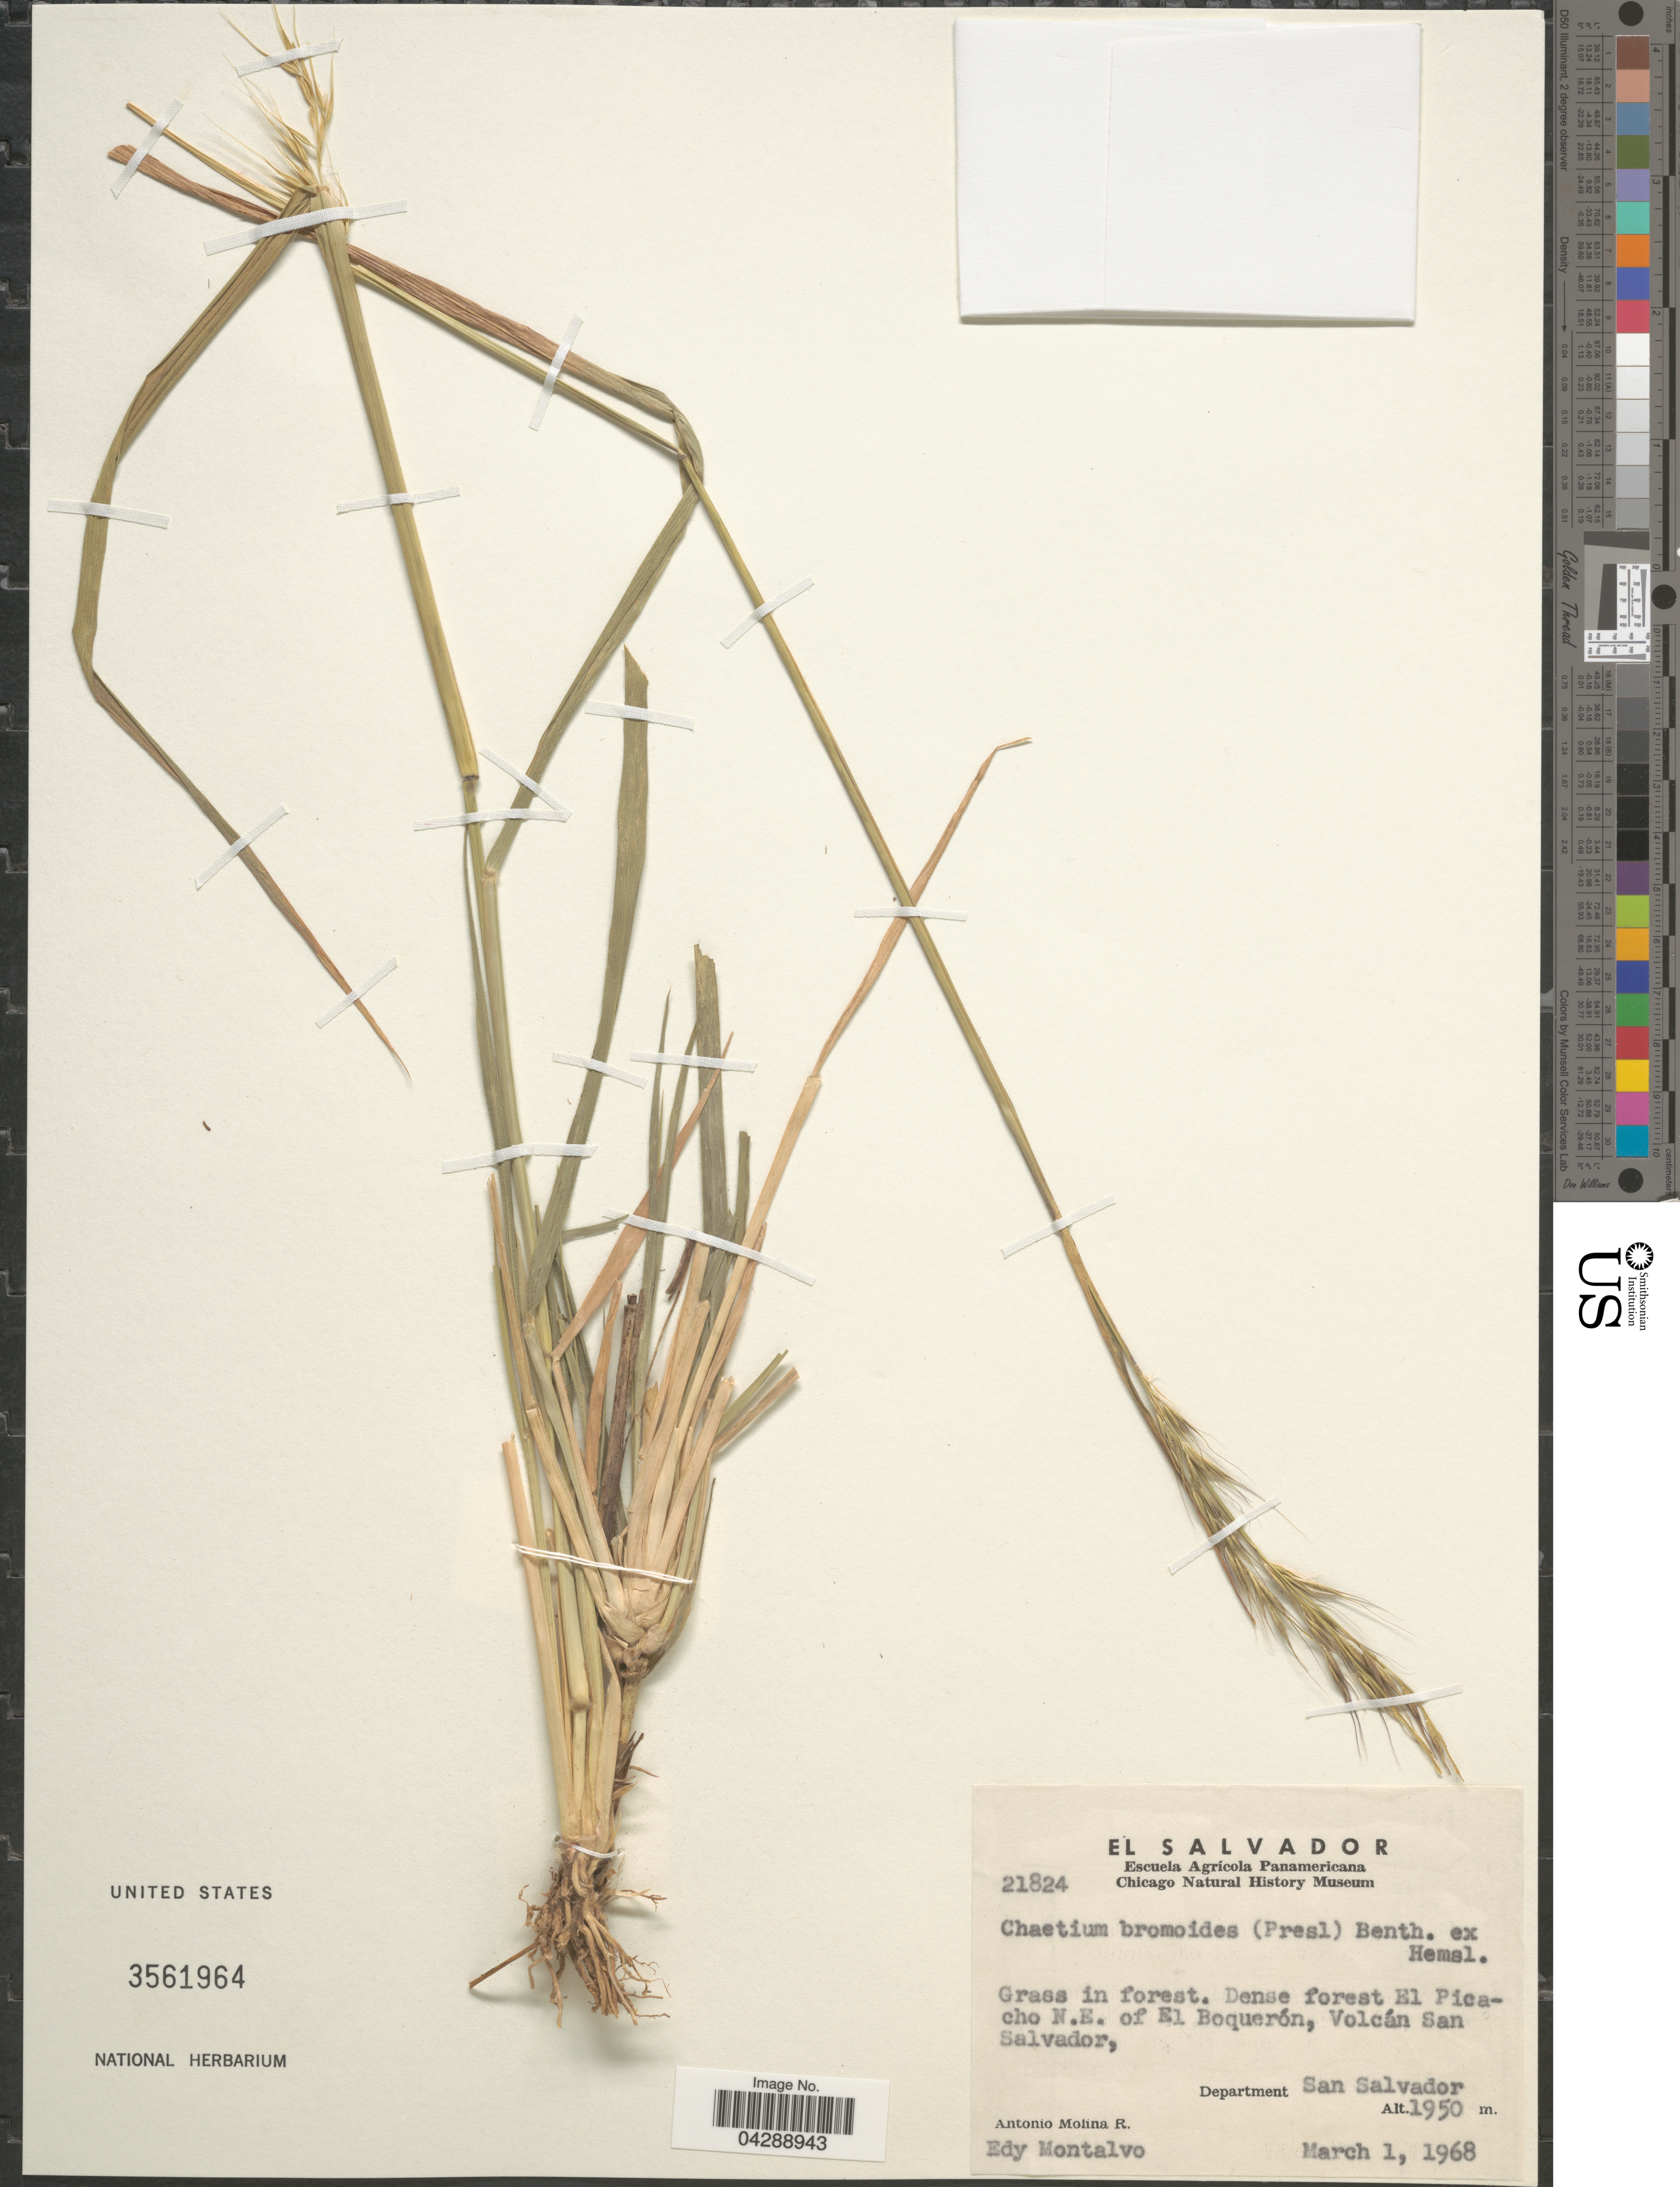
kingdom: Plantae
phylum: Tracheophyta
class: Liliopsida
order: Poales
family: Poaceae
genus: Chaetium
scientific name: Chaetium bromoides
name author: (J. Presl) Benth. ex Hemsl.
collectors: A. Molina R. & E. A. Montalvo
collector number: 21824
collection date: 1968-03-01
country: El Salvador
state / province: San Salvador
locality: Dense forest El Picacho N.E. of El Boquerón, Volcán San Salvador, Department San Salvador.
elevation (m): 1950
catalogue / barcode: US 3561964